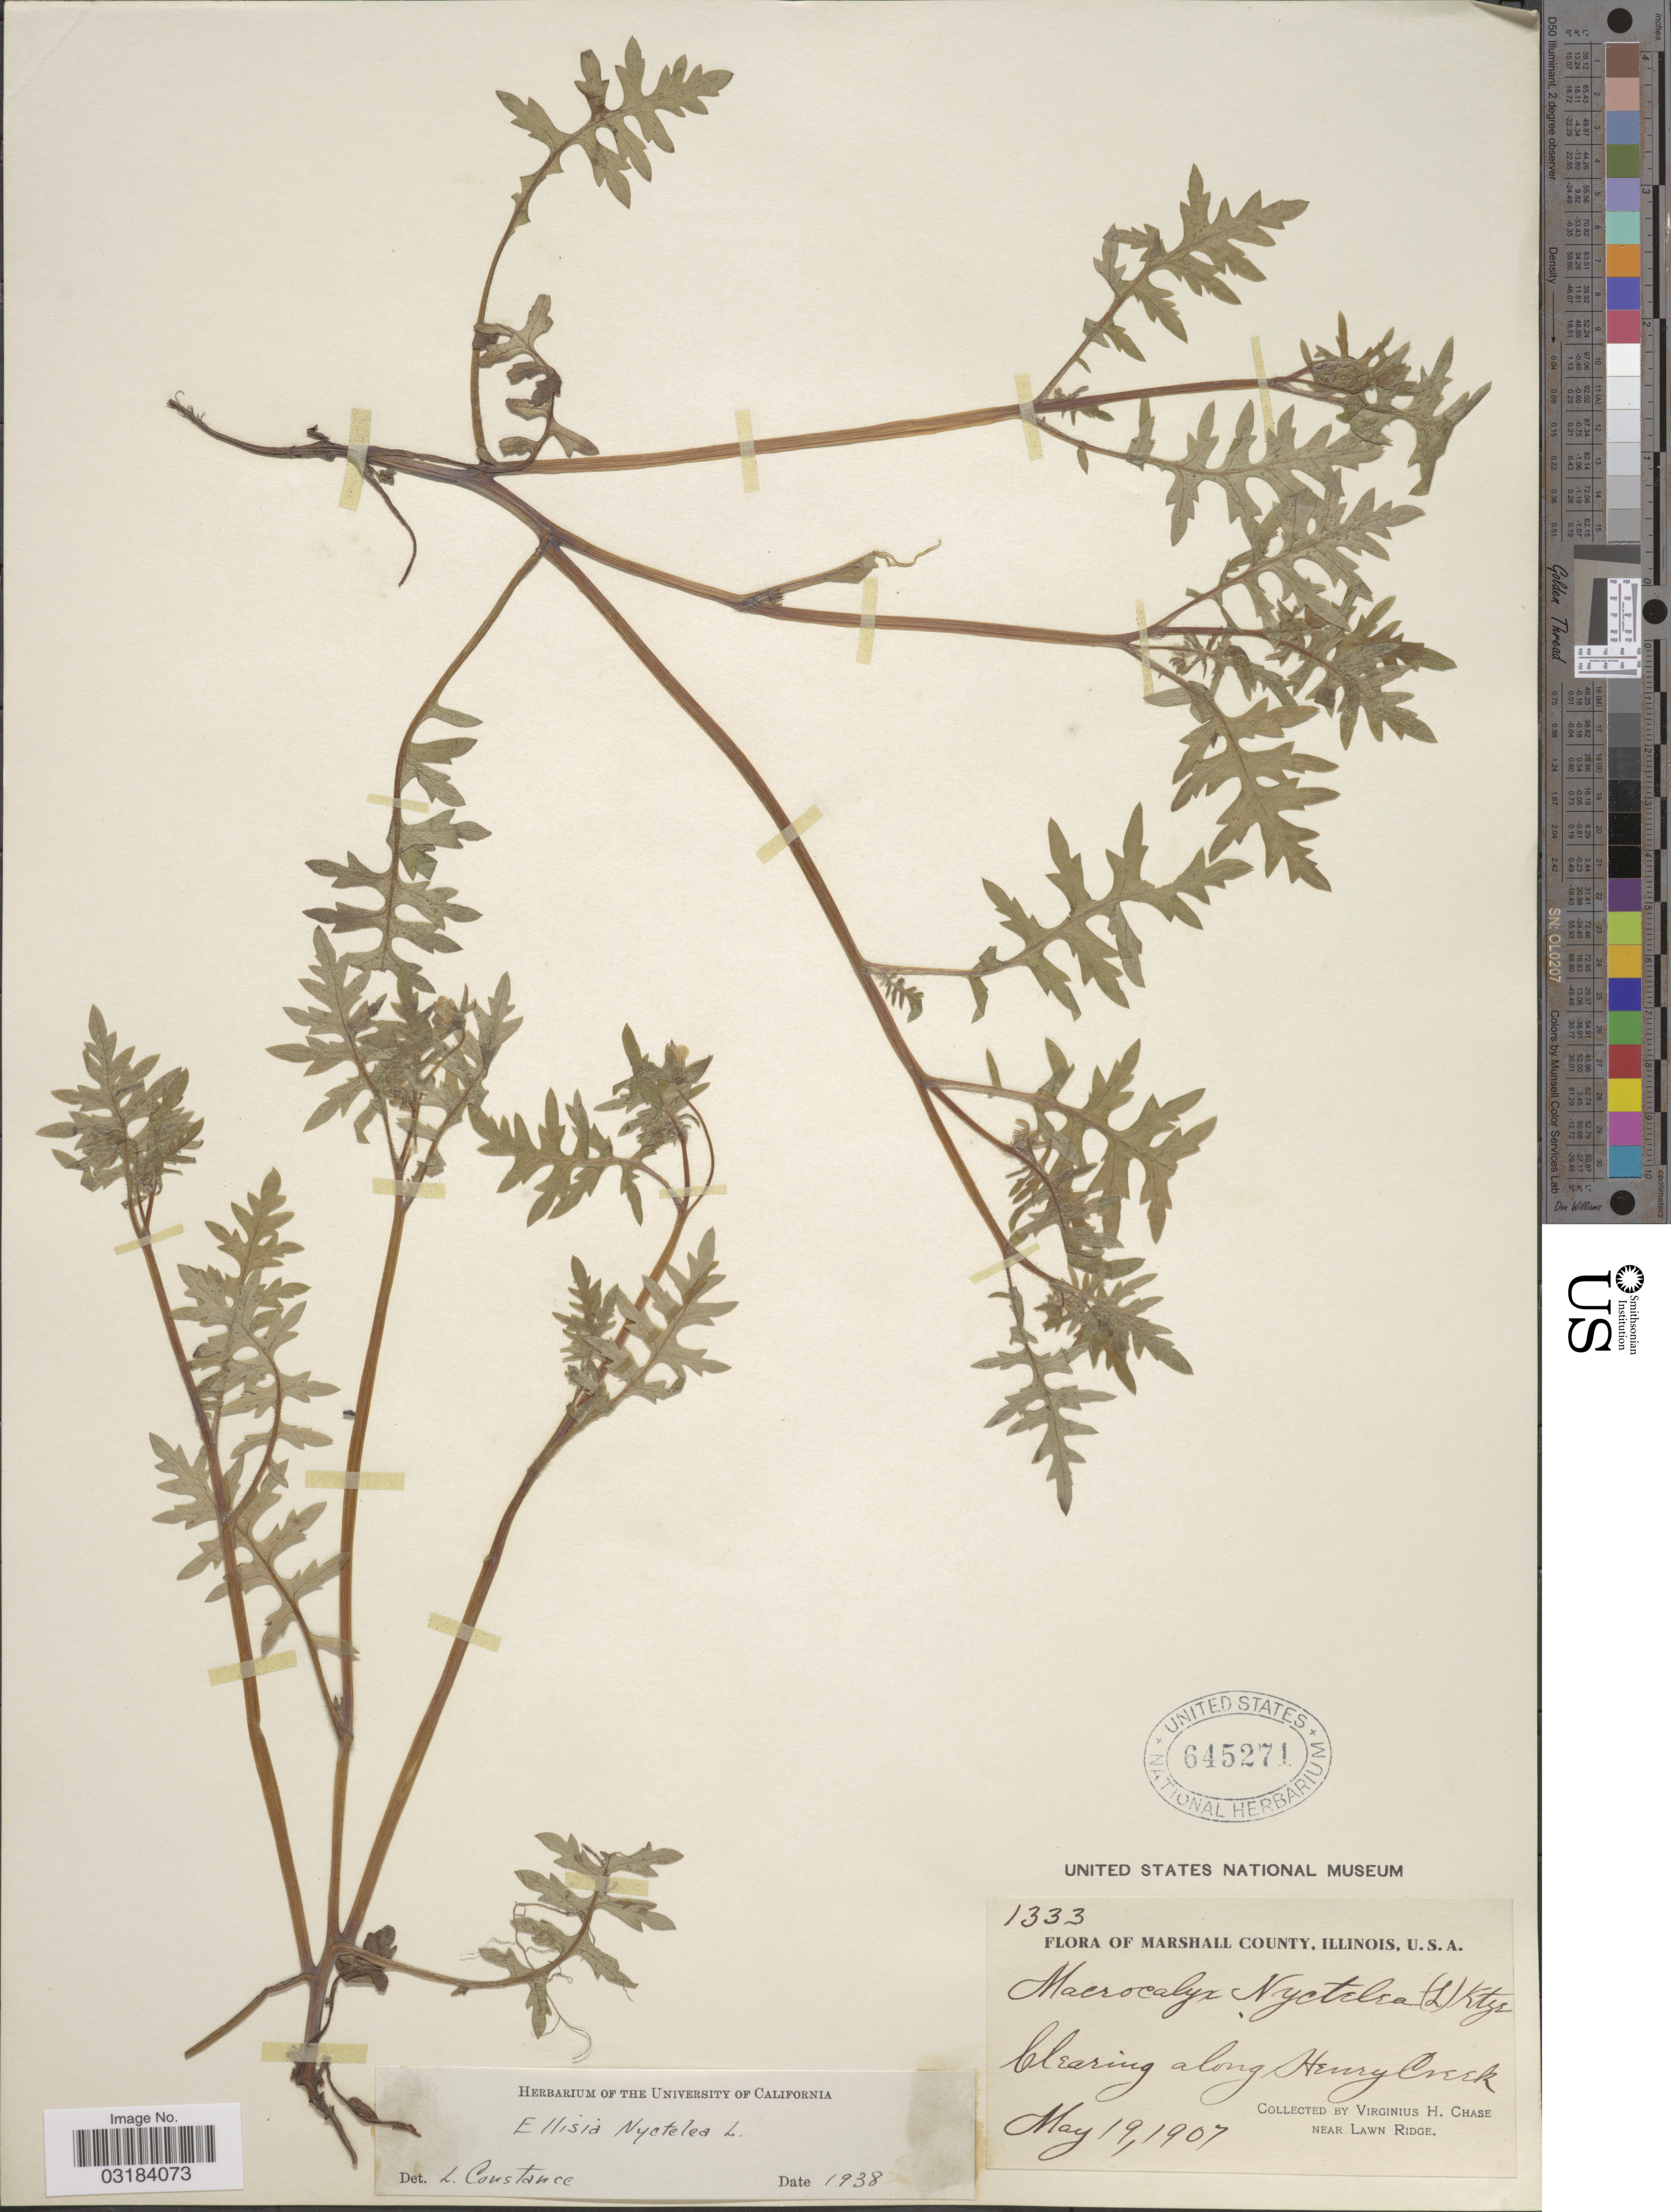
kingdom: Plantae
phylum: Tracheophyta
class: Magnoliopsida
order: Boraginales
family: Hydrophyllaceae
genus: Ellisia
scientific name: Ellisia nyctelea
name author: L.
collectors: V. H. Chase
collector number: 1333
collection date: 1907-05-19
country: United States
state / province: Illinois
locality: Marshall County, Clearing along Henry Creek, near Lawn Ridge.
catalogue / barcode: US 645271